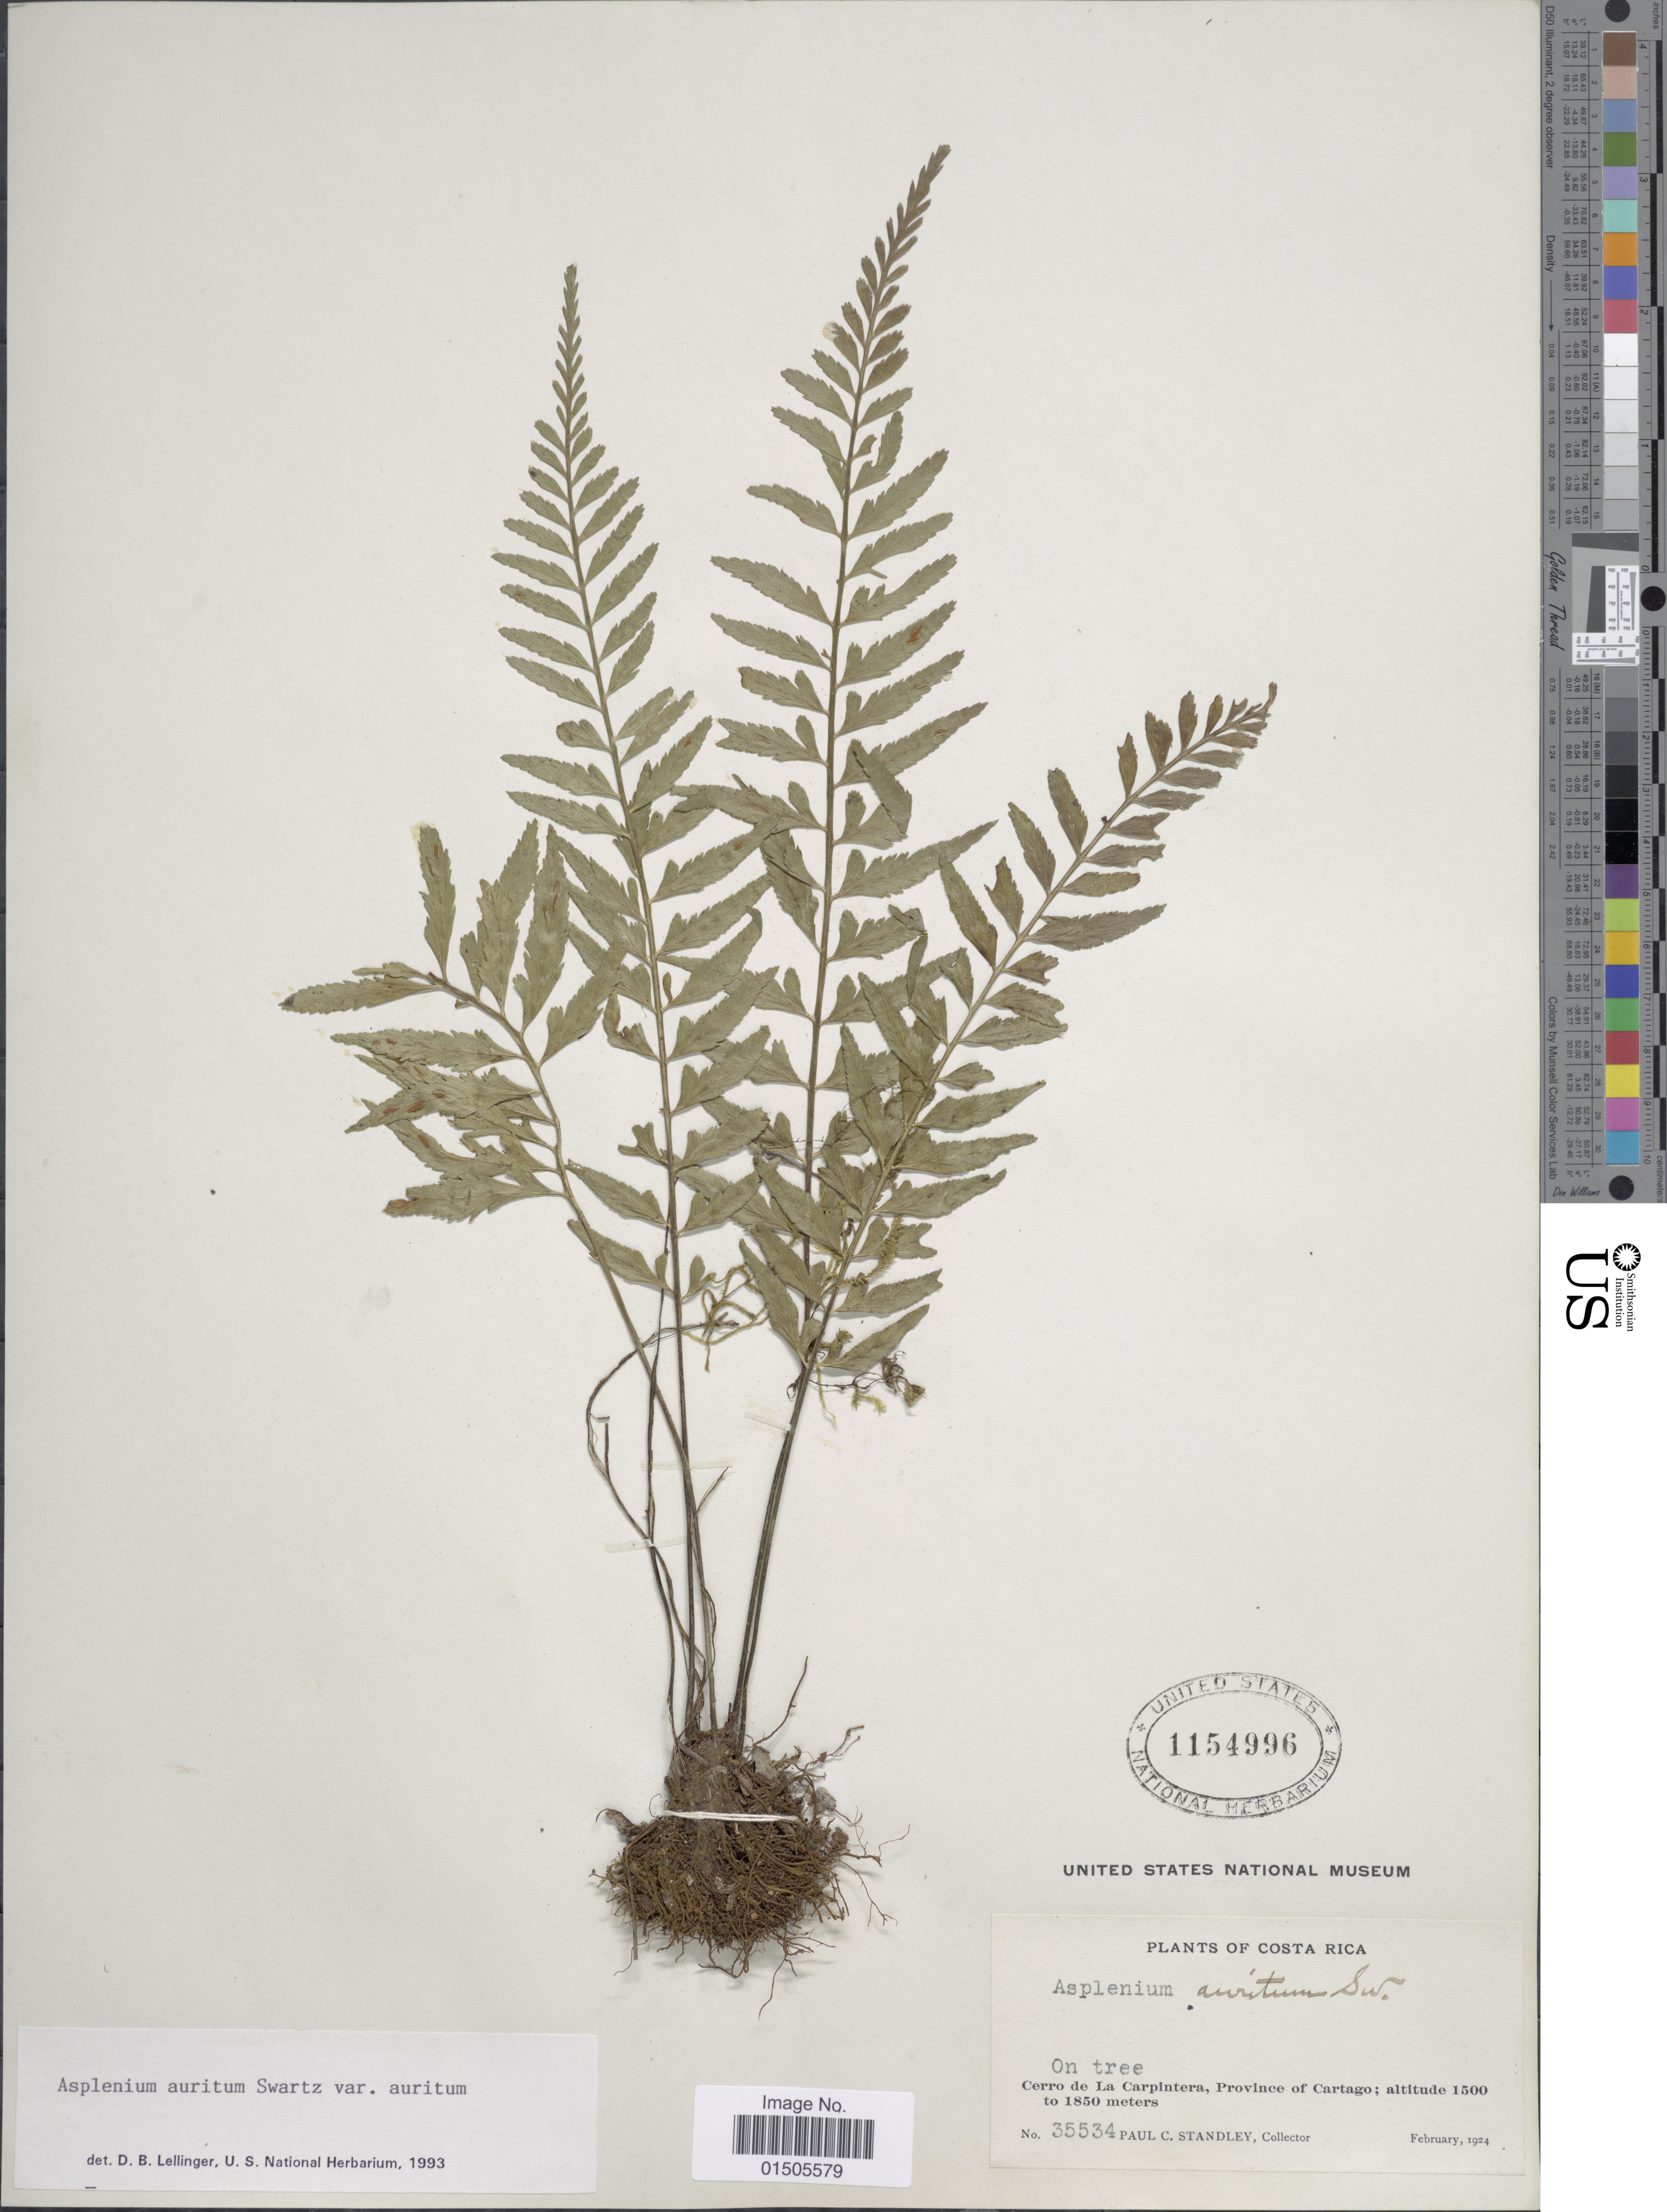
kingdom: Plantae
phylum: Tracheophyta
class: Polypodiopsida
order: Polypodiales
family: Aspleniaceae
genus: Asplenium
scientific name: Asplenium auritum var. auritum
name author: Sw.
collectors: P. C. Standley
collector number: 35534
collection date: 1924-02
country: Costa Rica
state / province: Cartago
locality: Cerro de La Carpintera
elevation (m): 1850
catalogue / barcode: US 1154996